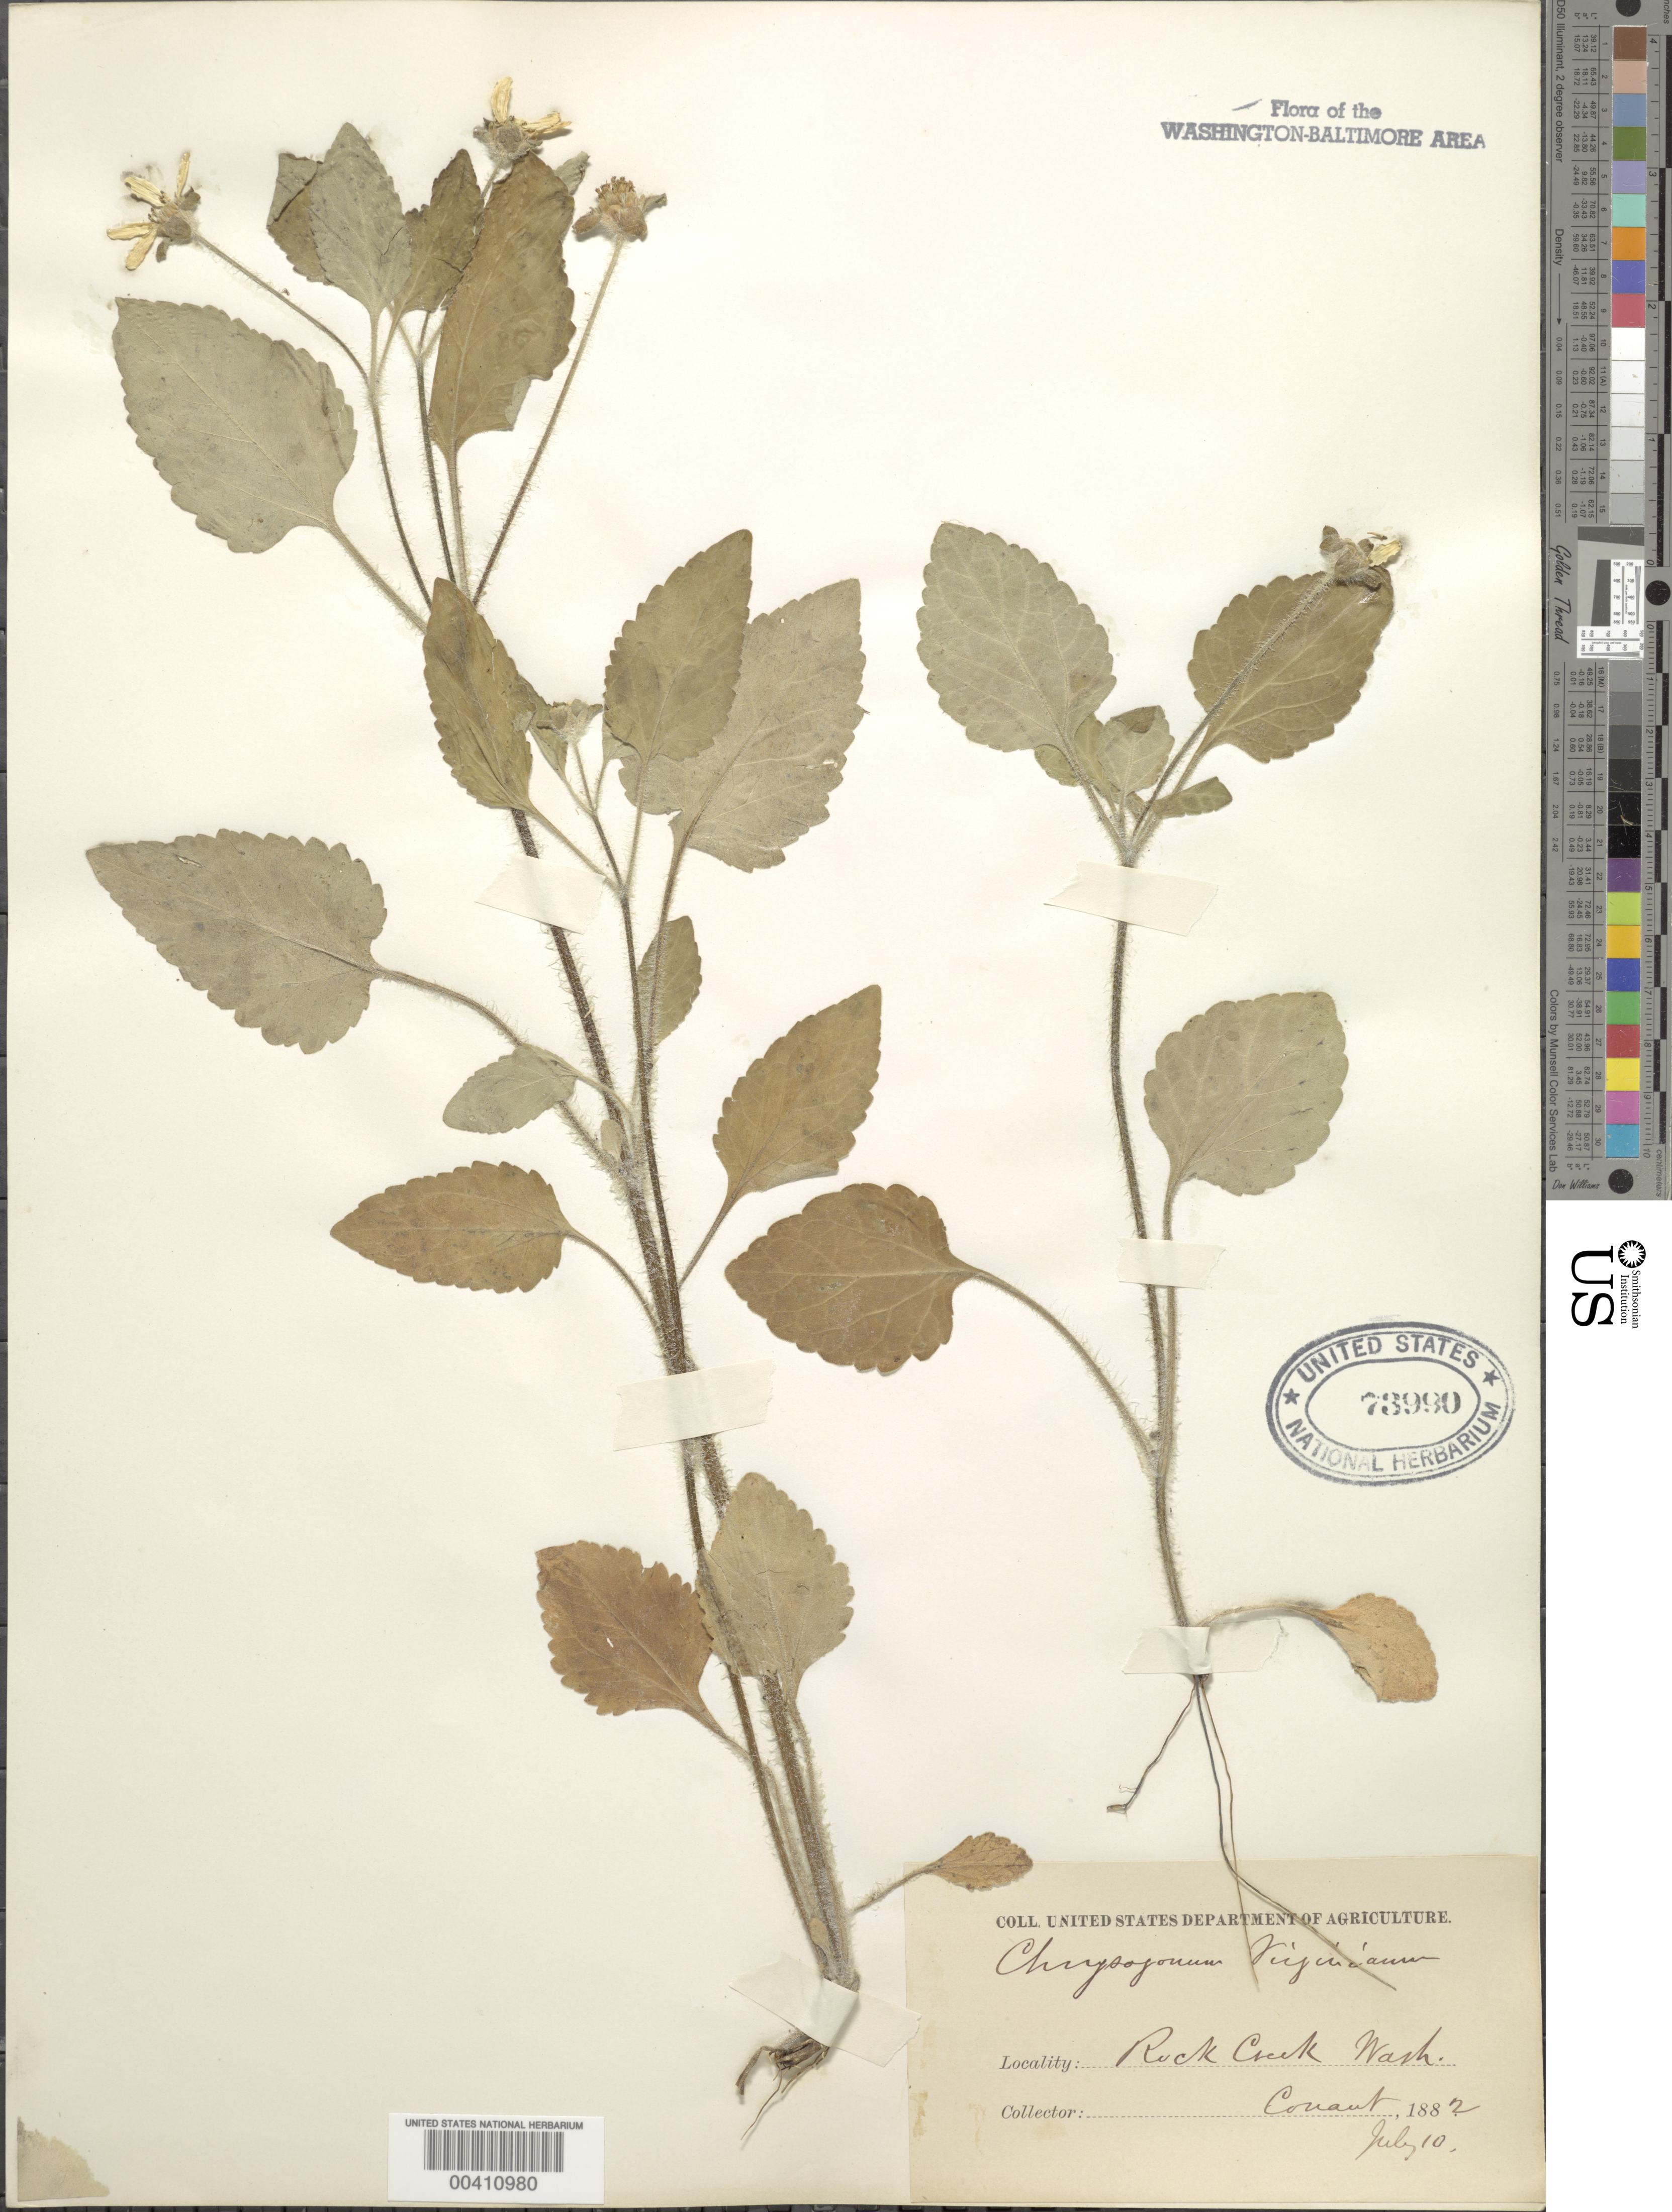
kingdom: Plantae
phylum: Tracheophyta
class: Magnoliopsida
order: Asterales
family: Asteraceae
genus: Chrysogonum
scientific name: Chrysogonum virginianum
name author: L.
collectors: W. P. Conant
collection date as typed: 10 Jul 1882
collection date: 1882-07-10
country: United States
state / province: District of Columbia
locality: Rock Creek Rock Creek Park & vicinity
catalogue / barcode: US 73990